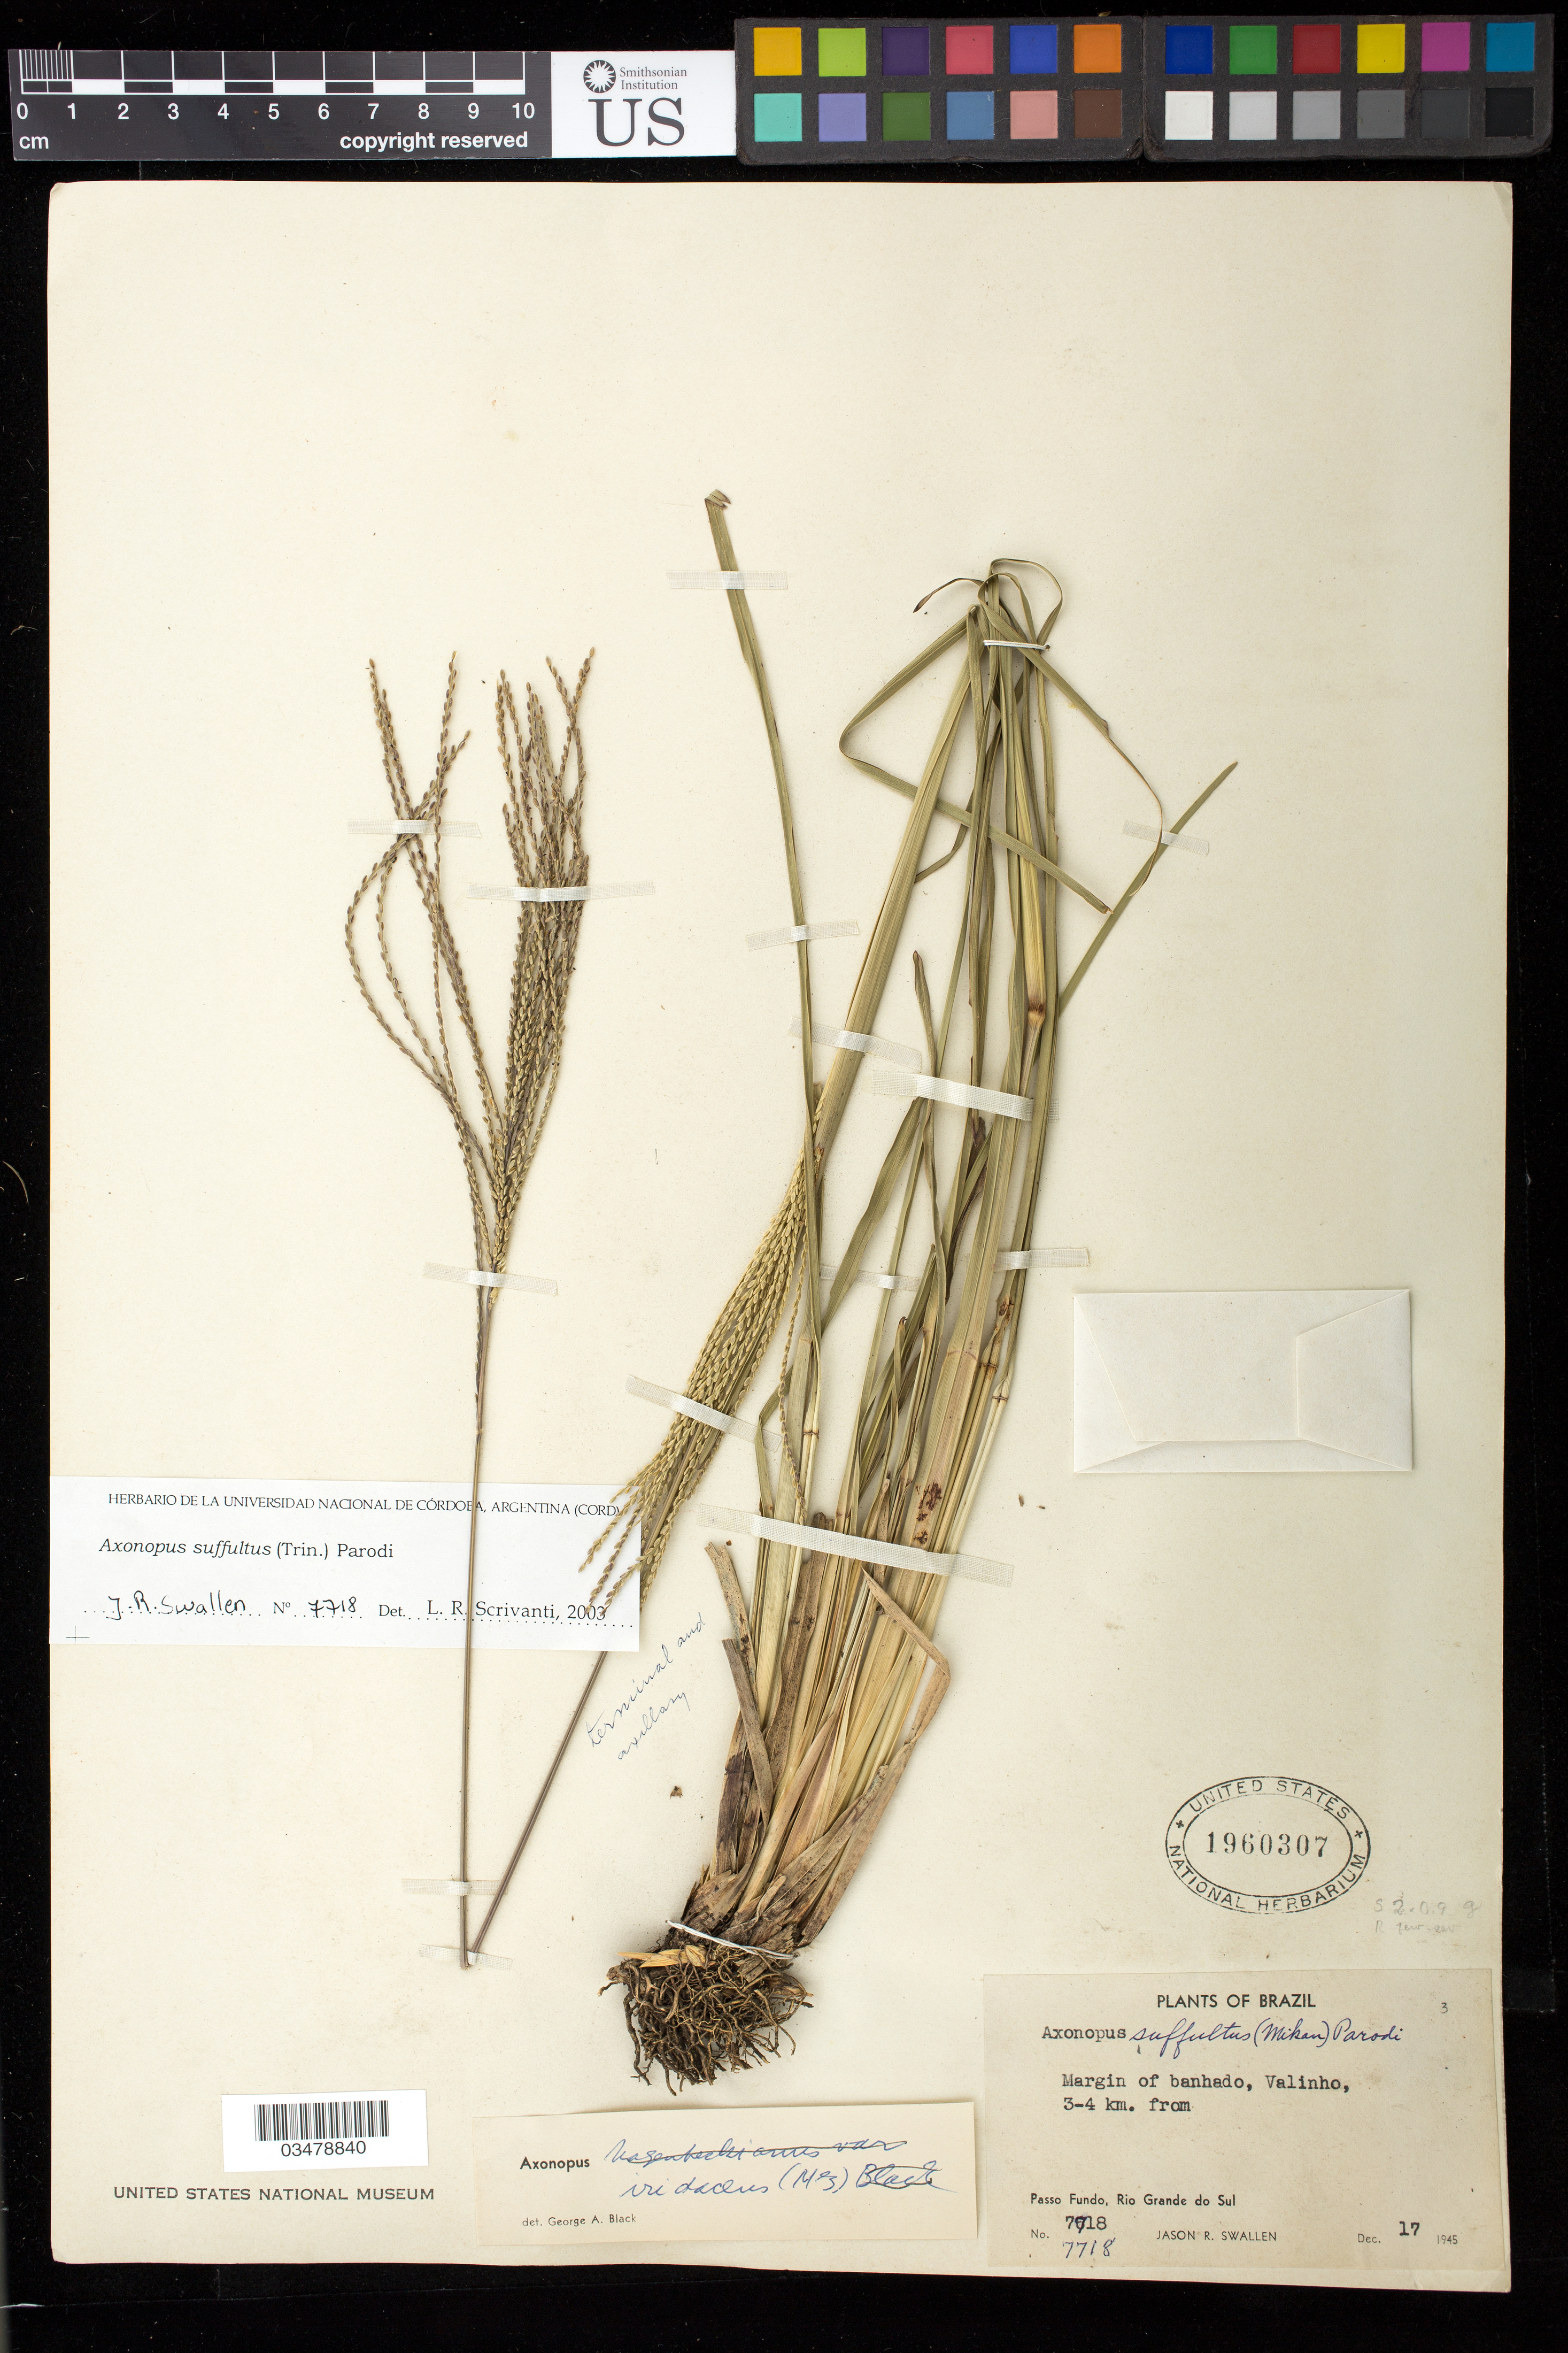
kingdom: Plantae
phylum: Tracheophyta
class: Liliopsida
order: Poales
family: Poaceae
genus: Axonopus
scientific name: Axonopus suffultus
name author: (Nees) Kuhlm.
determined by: Scrivanti, L. R.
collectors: J. R. Swallen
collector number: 7718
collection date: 1945-12-17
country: Brazil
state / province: Rio Grande do Sul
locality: Valinho, 3-4 km. from Passo Fundo.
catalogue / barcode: US 1960307